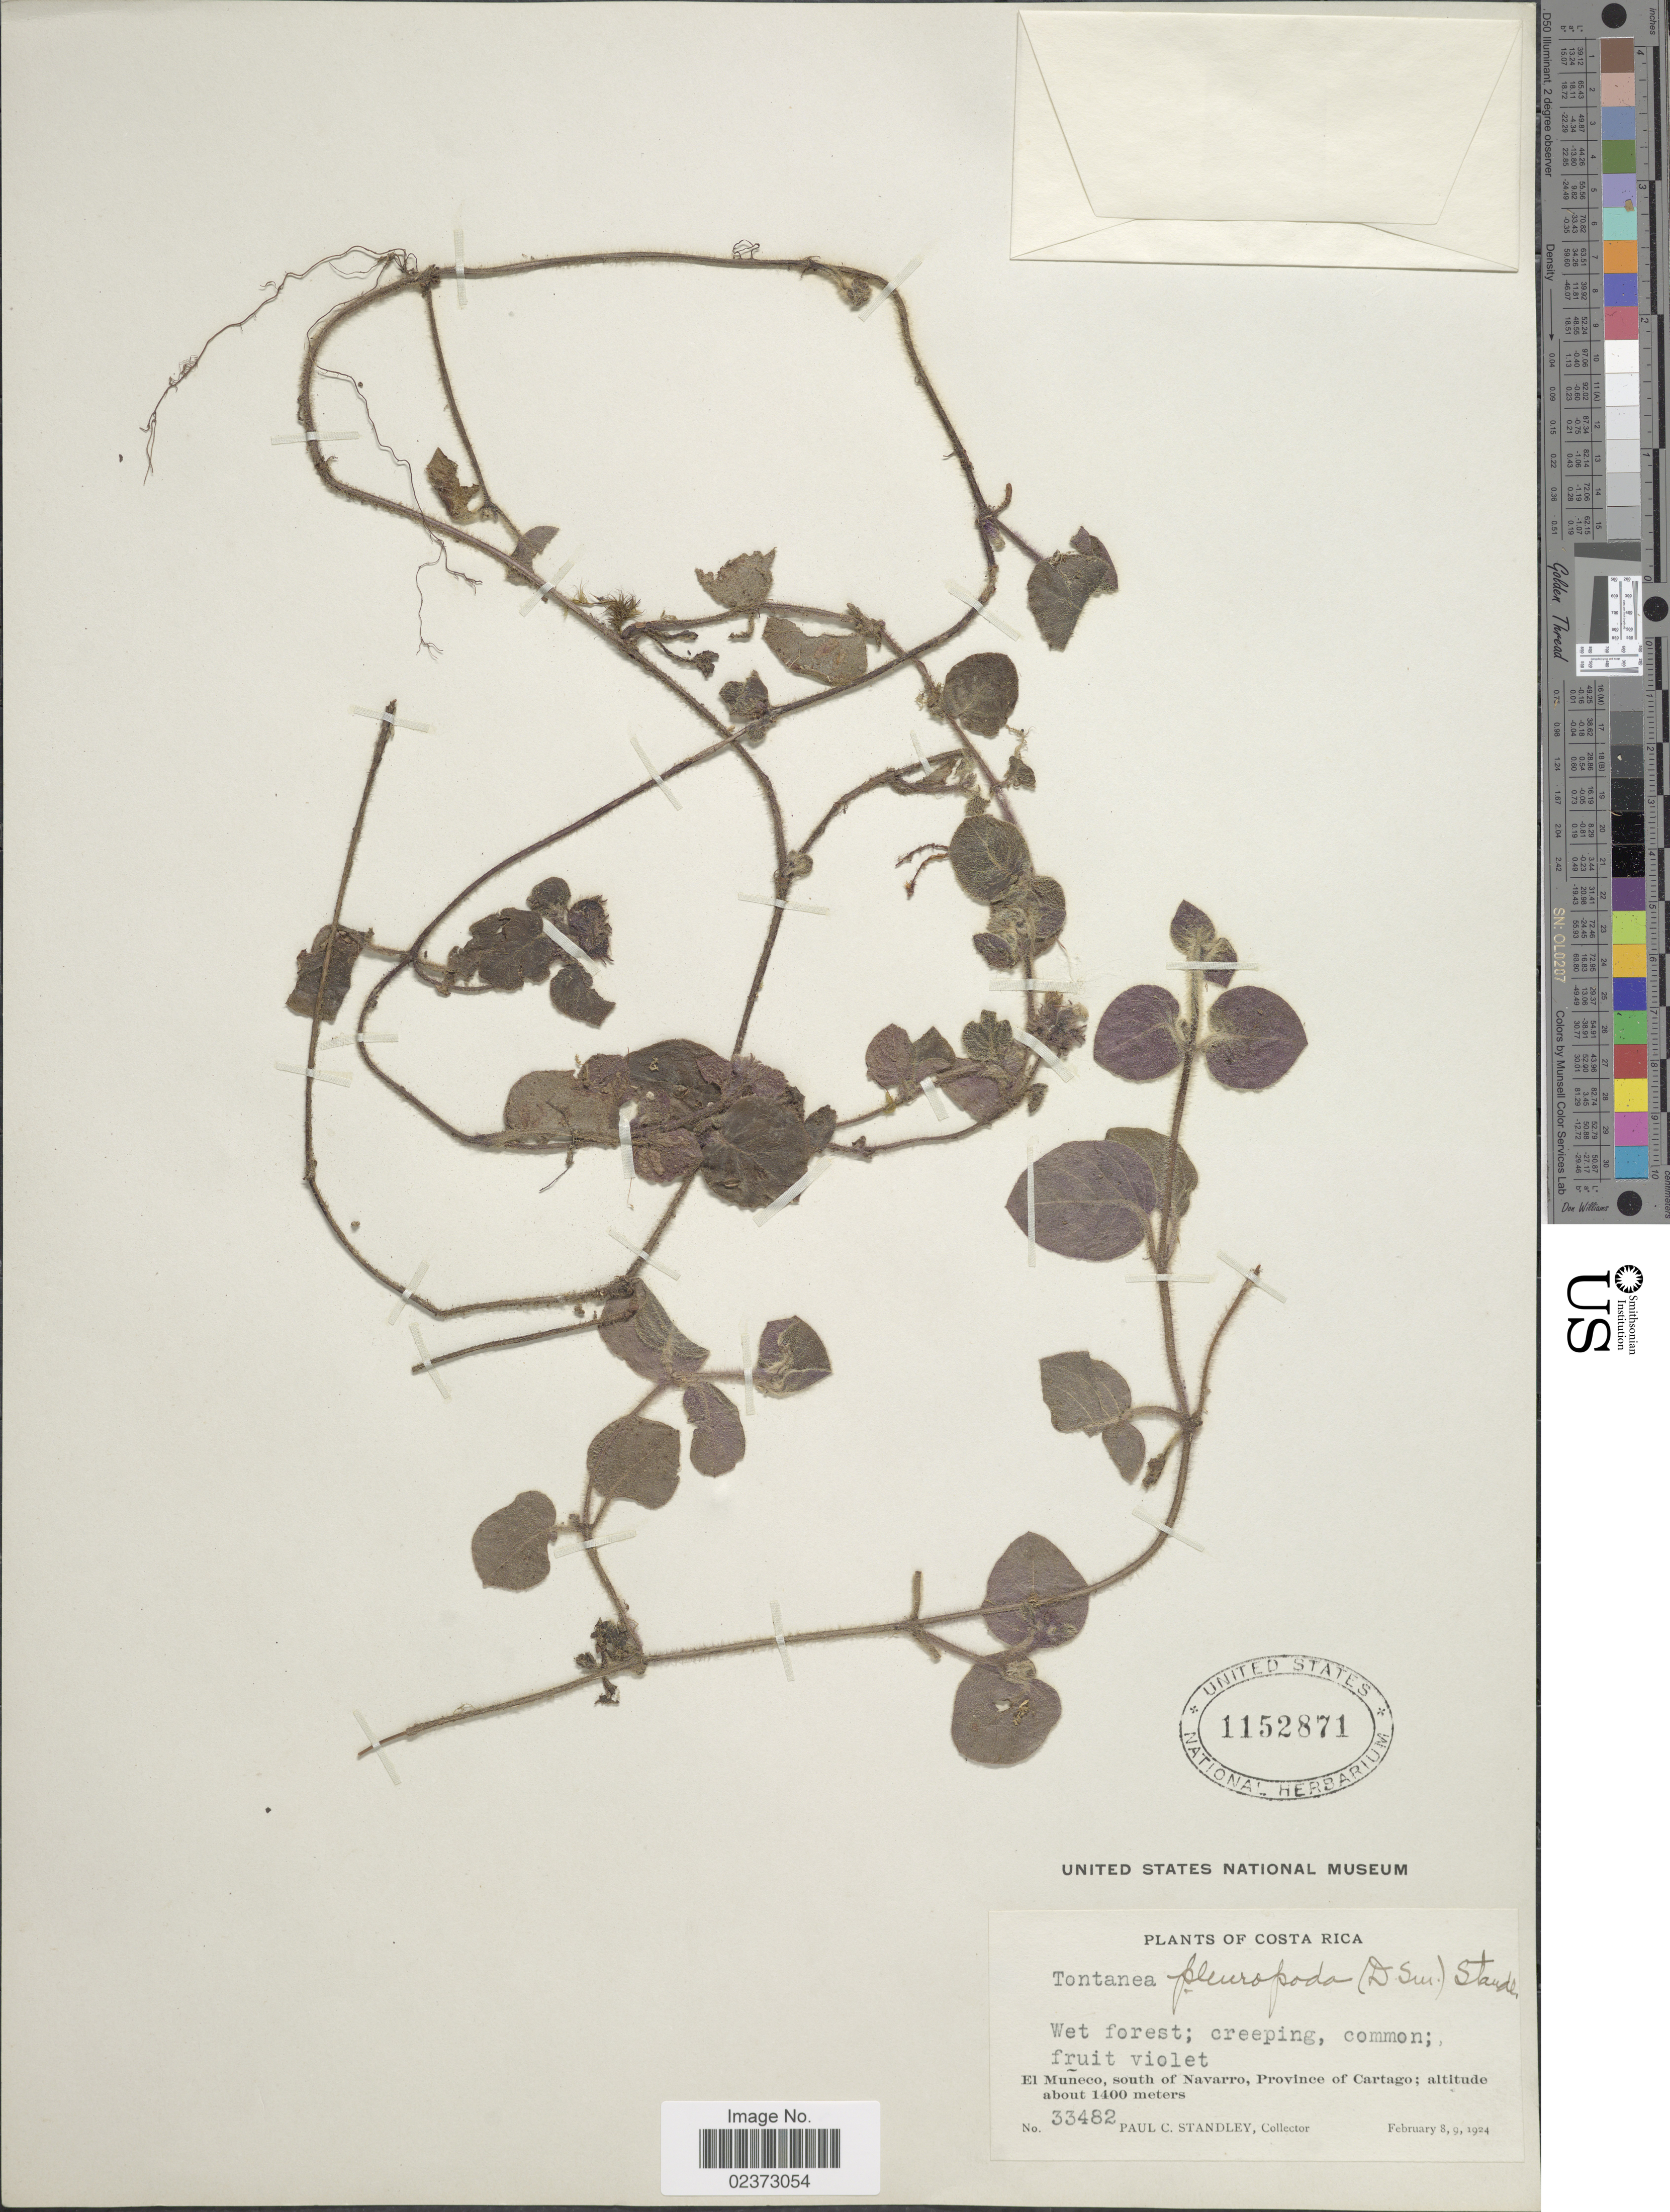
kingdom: Plantae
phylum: Tracheophyta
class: Magnoliopsida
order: Gentianales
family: Rubiaceae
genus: Coccocypselum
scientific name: Coccocypselum pleuropodum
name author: (Donn. Sm.) Standl.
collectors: P. C. Standley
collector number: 33482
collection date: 1924-02-08/1924-02-09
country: Costa Rica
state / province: Cartago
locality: El Muneco, south of Navarro, Province of Cartago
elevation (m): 1400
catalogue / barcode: US 1152871